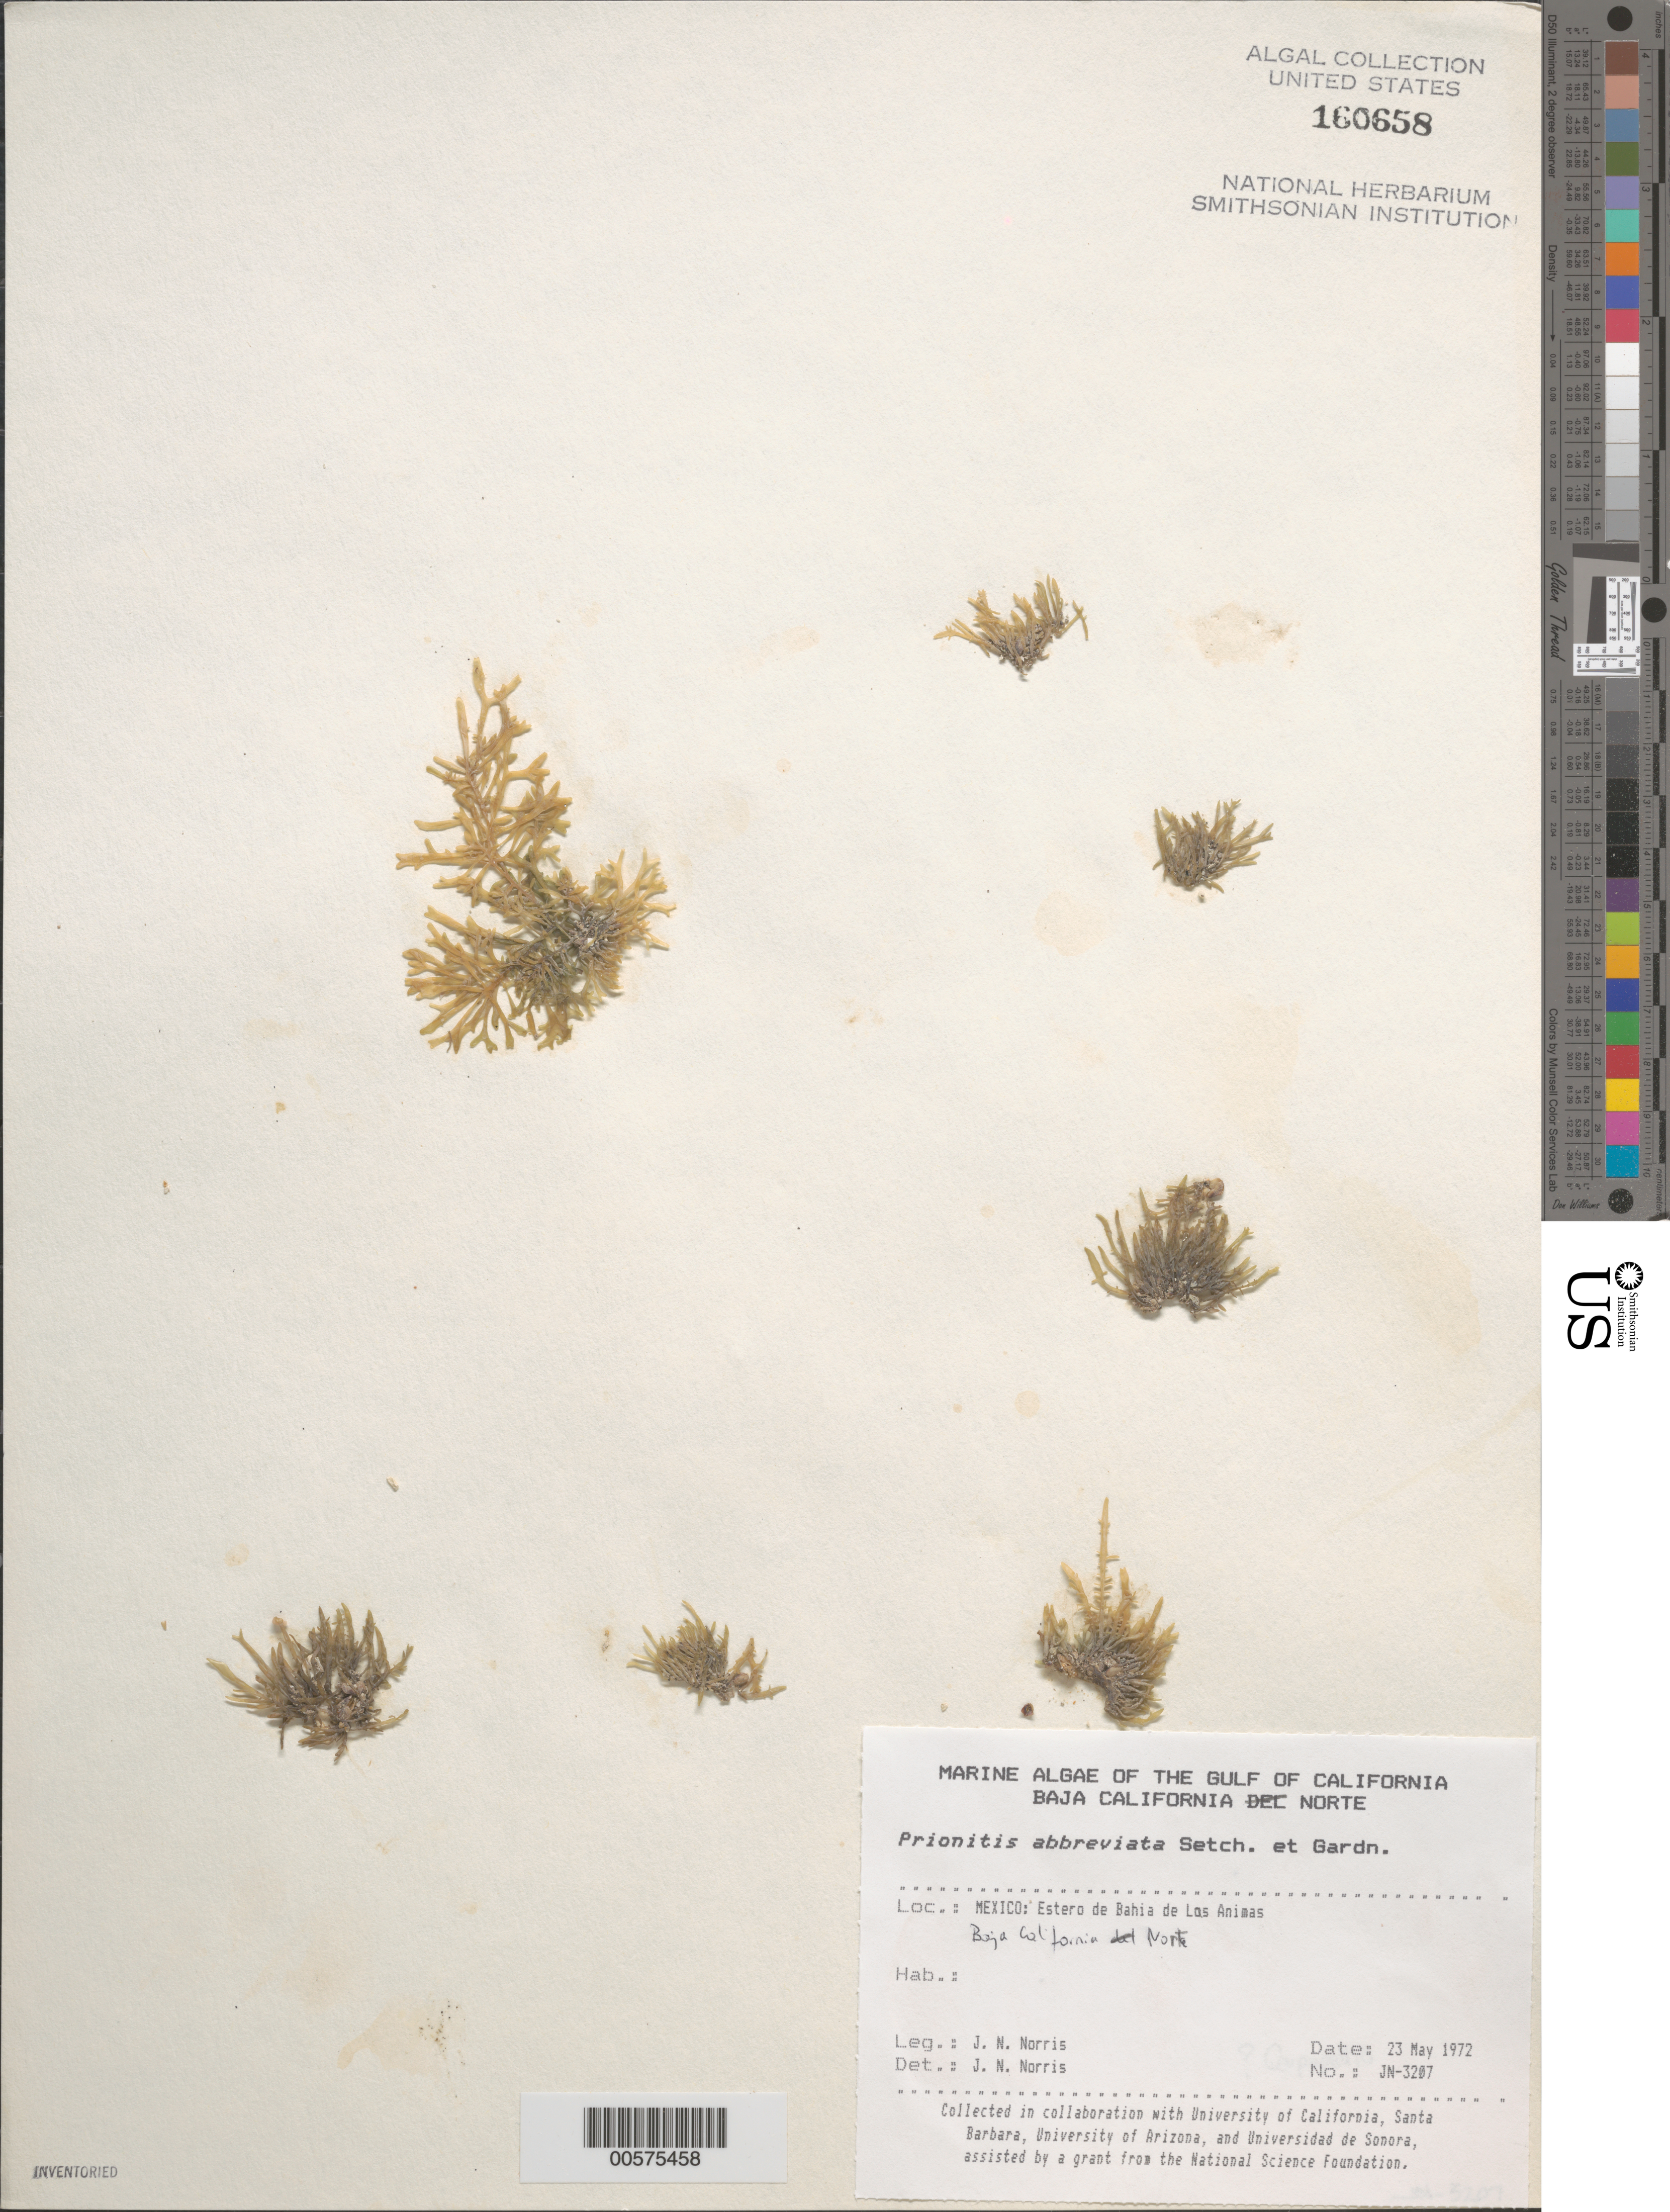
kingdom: Plantae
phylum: Rhodophyta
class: Florideophyceae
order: Cryptonemiales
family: Cryptonemiaceae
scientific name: Prionitis abbreviata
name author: Setchell & N.L. Gardner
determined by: Norris, James N.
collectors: J. N. Norris & K. E. Bucher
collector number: JN-3207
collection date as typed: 23 May 1972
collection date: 1972-05-23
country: Mexico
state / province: Baja California Norte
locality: Estero de Bahia de las Animas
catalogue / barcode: US 160658